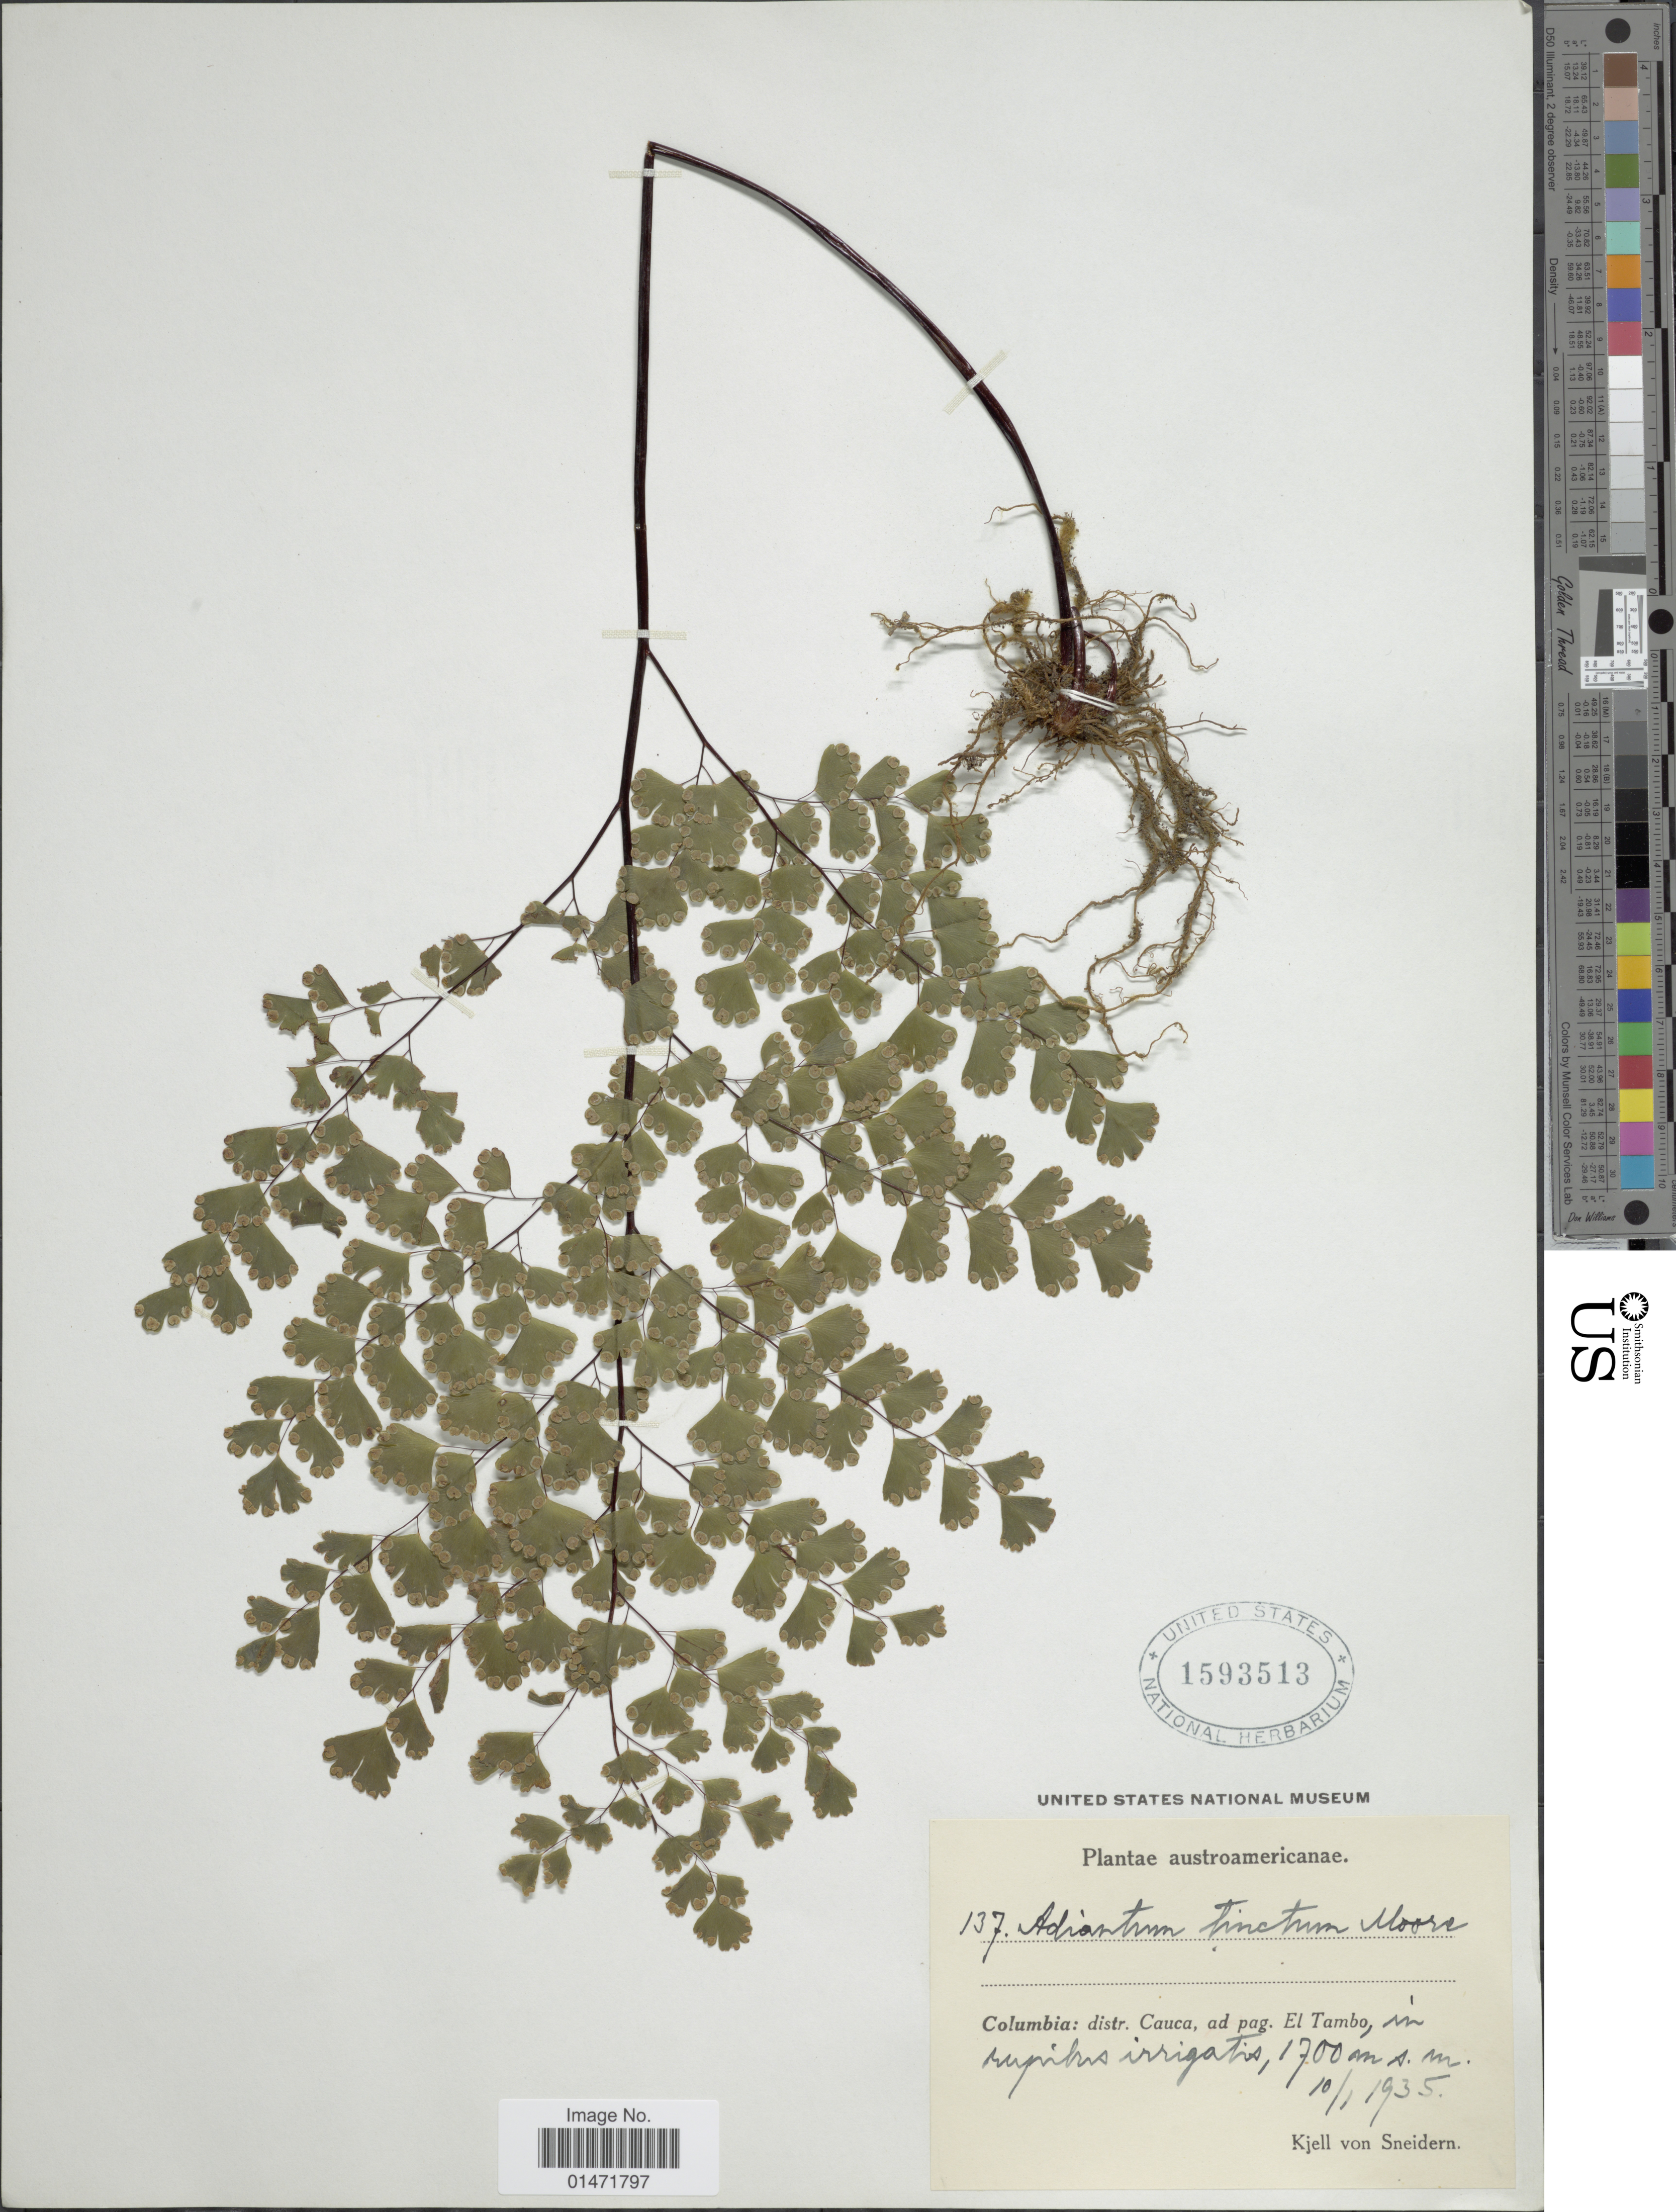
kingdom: Plantae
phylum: Tracheophyta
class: Polypodiopsida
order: Polypodiales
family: Pteridaceae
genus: Adiantum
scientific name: Adiantum tinctum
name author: T. Moore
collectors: K. von Sneidern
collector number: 137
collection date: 1935-01-10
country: Colombia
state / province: Cauca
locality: Ad pag. El Tambo, in rupibus irrigatis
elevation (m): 1700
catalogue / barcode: US 1593513